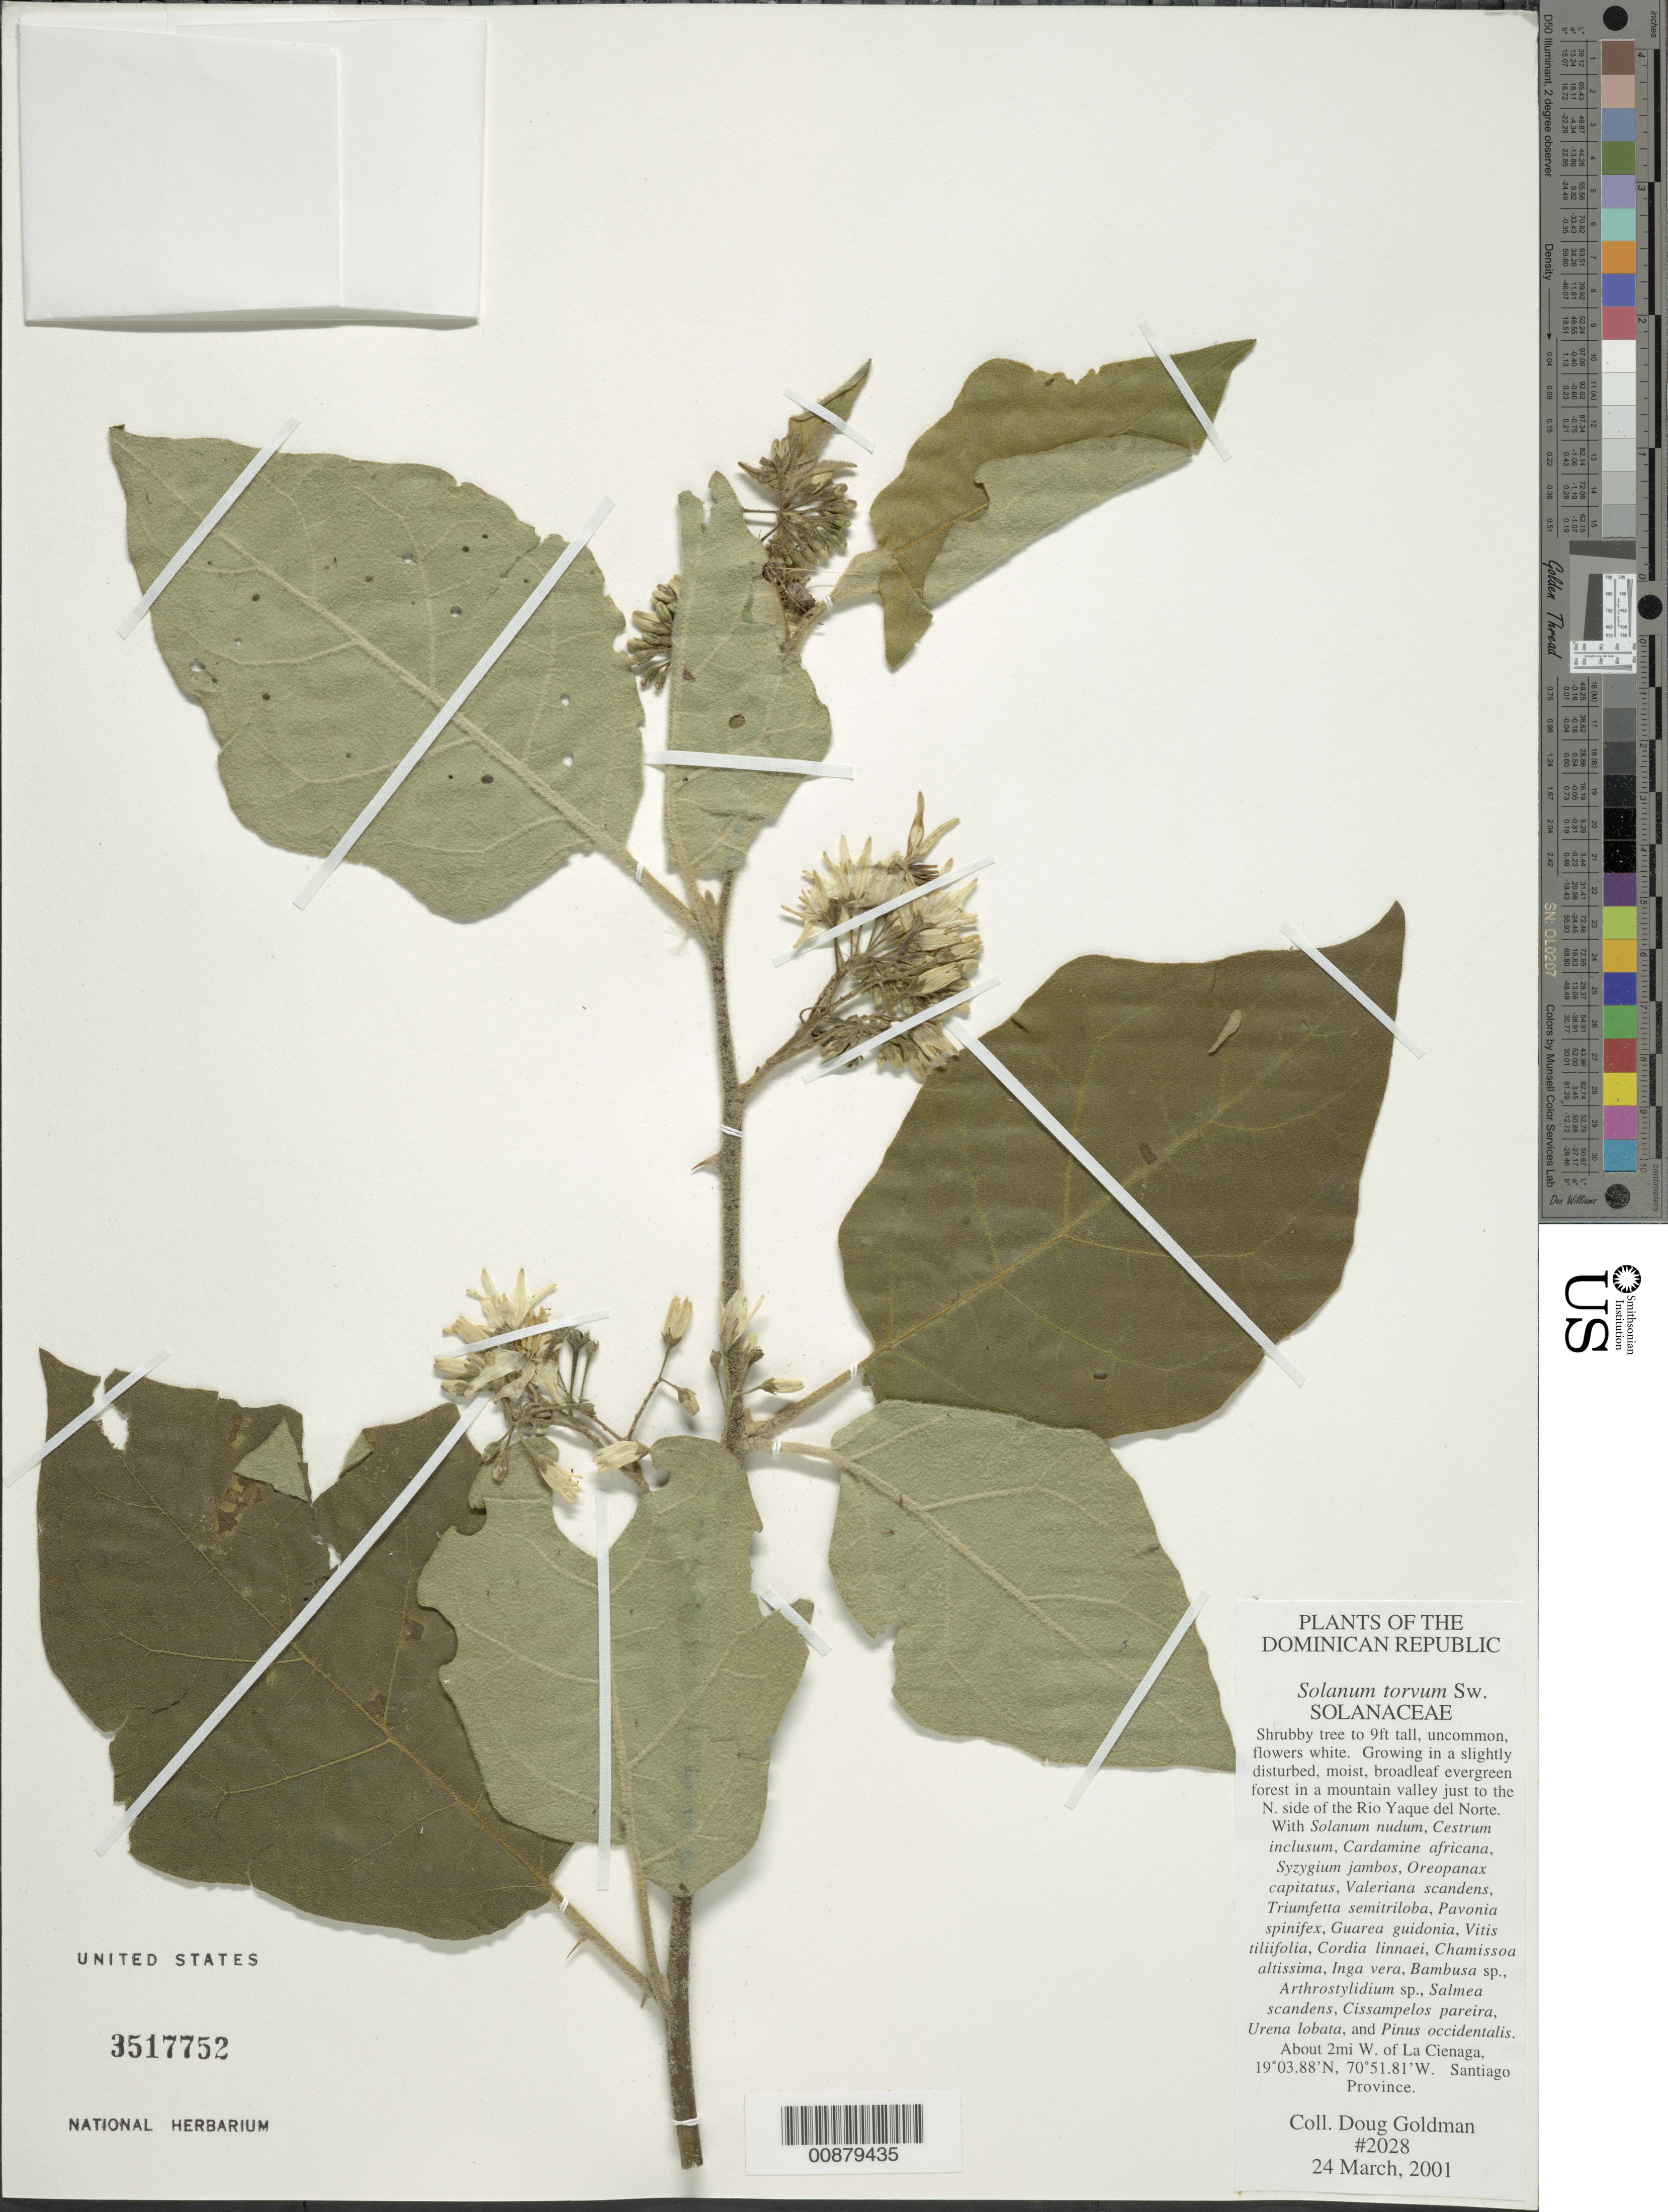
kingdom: Plantae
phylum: Tracheophyta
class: Magnoliopsida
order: Solanales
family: Solanaceae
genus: Solanum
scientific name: Solanum torvum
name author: Sw.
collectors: D. H. Goldman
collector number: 2028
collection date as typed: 24 Mar 2001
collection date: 2001-03-24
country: Dominican Republic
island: Hispaniola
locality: Santiago Province: about 2 mi. W of La Cienaga.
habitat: Slightly disturbed, moist, broadleaf evergreen forest in a mountain valley just to the N side of the Rio Yaque del Norte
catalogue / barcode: US 3517752